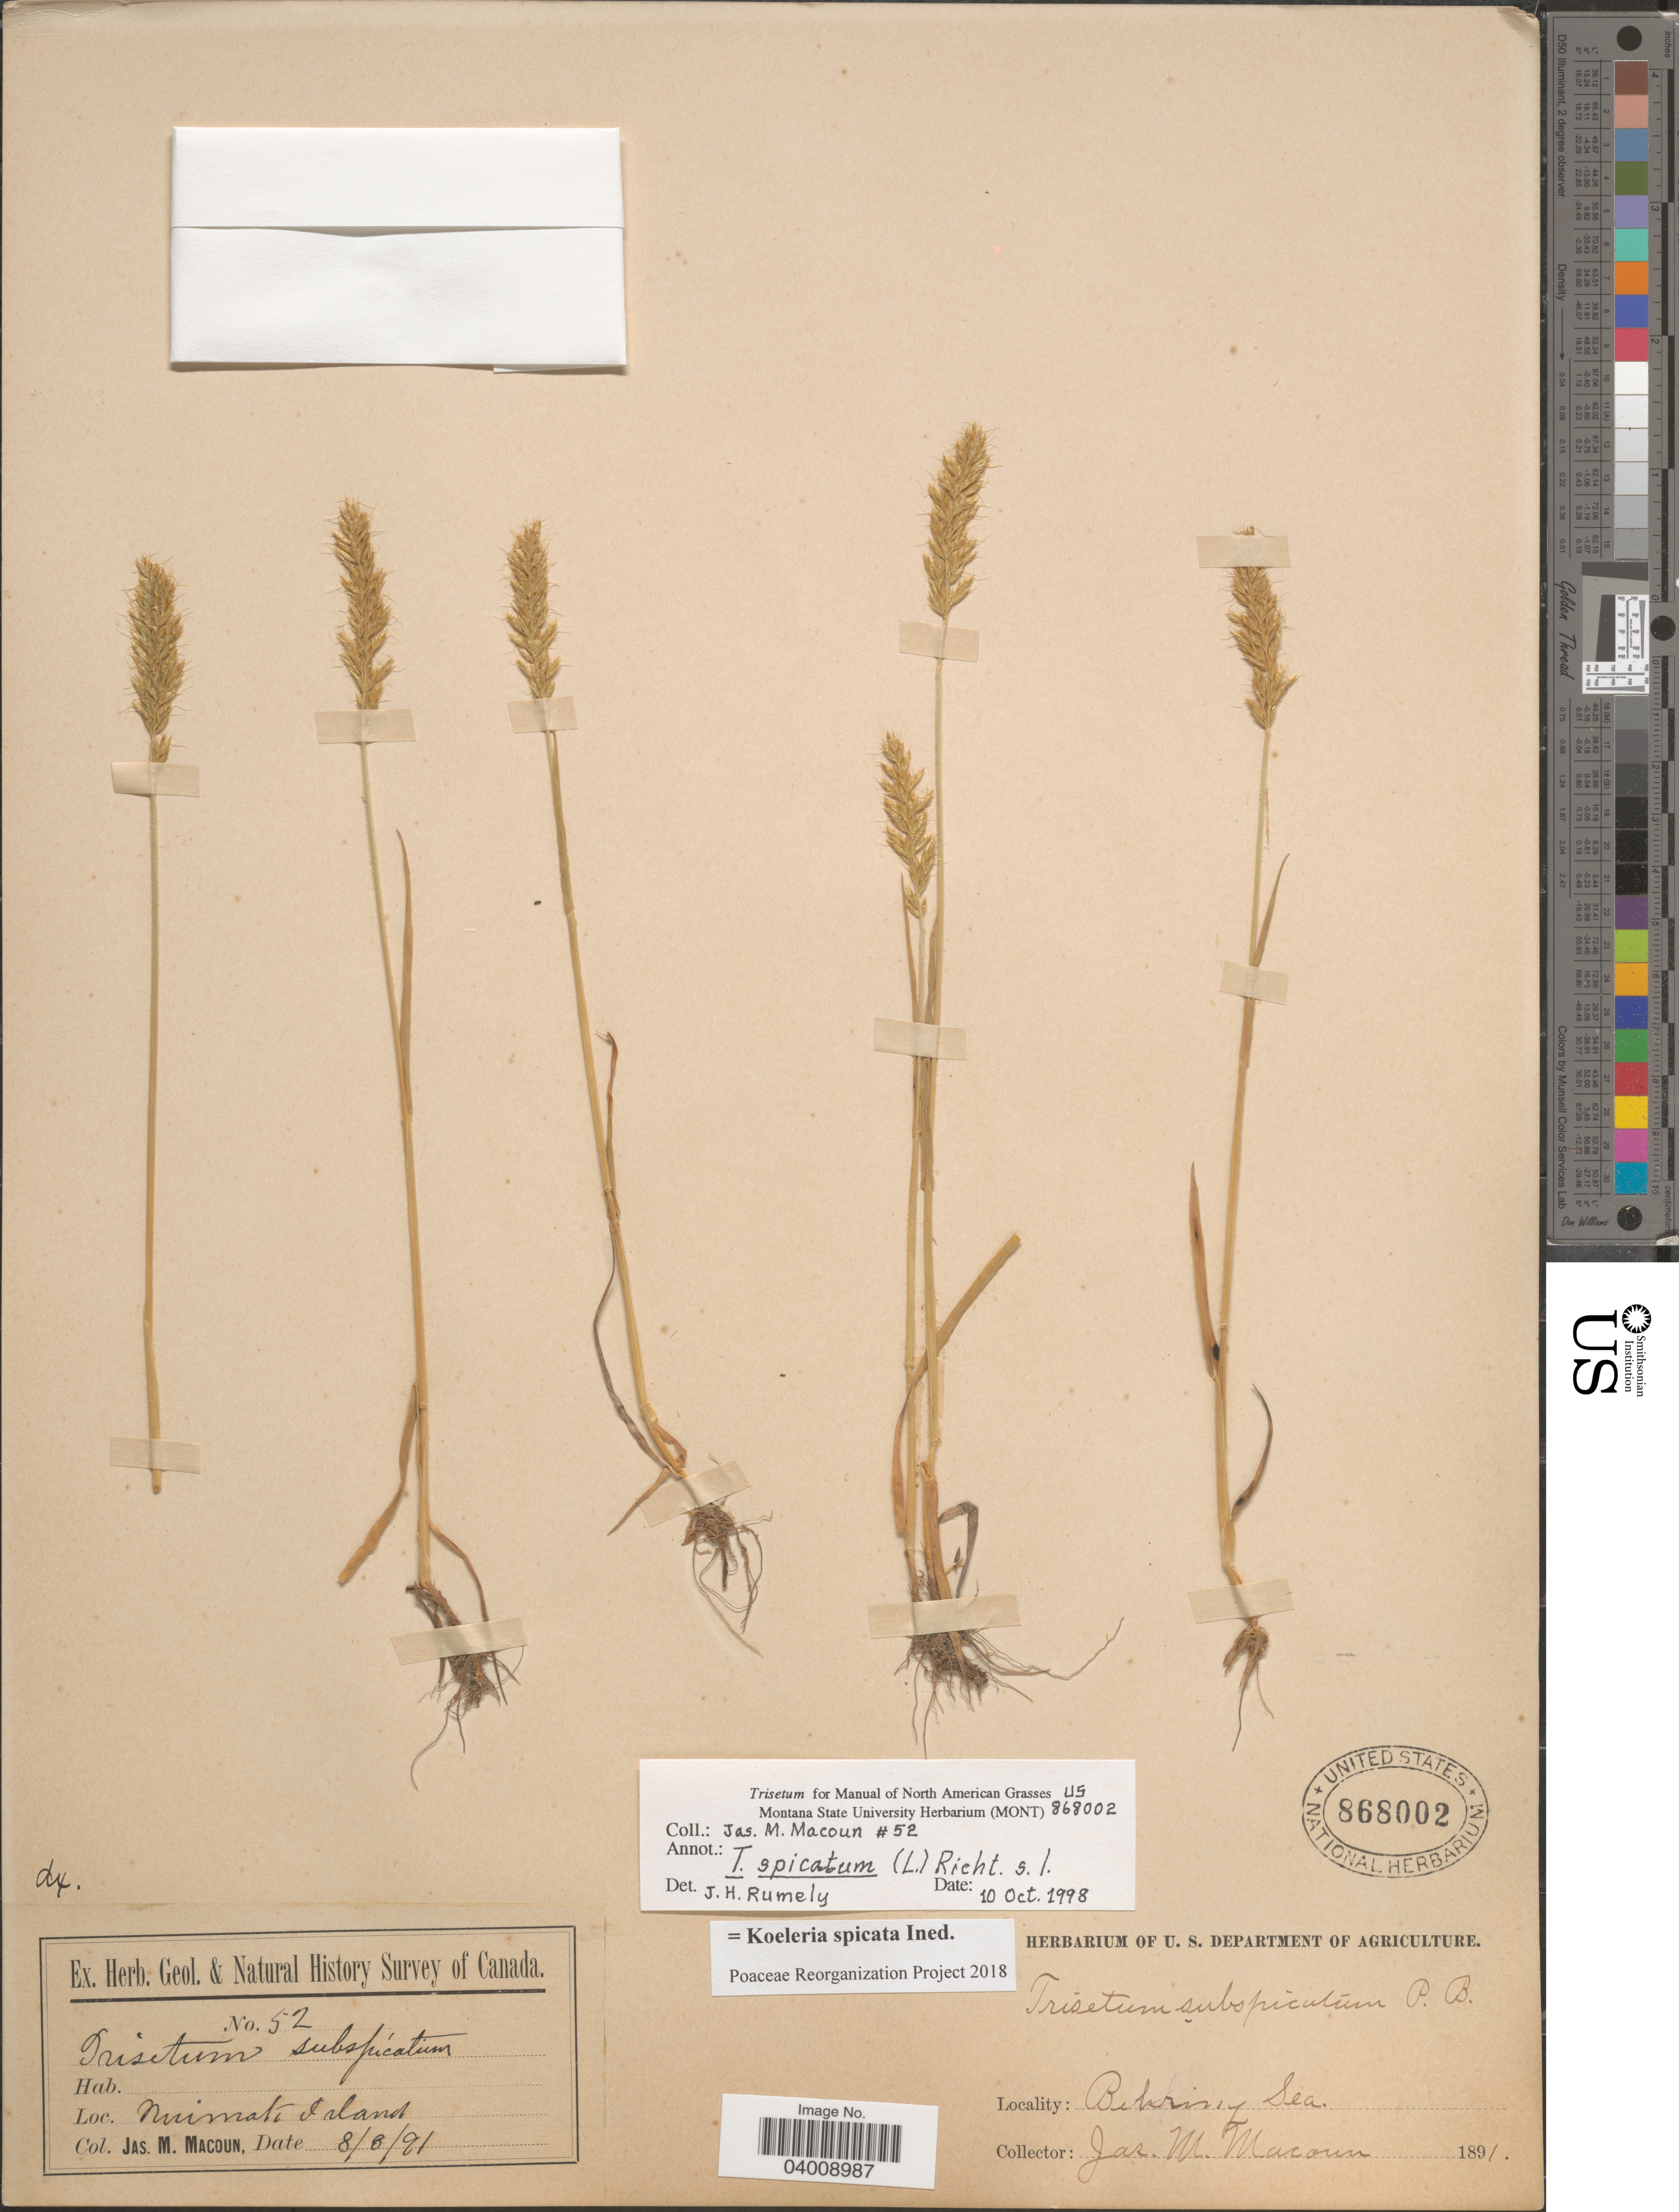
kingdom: Plantae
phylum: Tracheophyta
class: Liliopsida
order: Poales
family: Poaceae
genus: Koeleria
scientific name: Koeleria spicata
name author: (L.) Barberá et al.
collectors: J. Macoun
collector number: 52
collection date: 1891-08-08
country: United States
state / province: Alaska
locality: Mimati Island. Behring Sea.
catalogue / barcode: US 868002